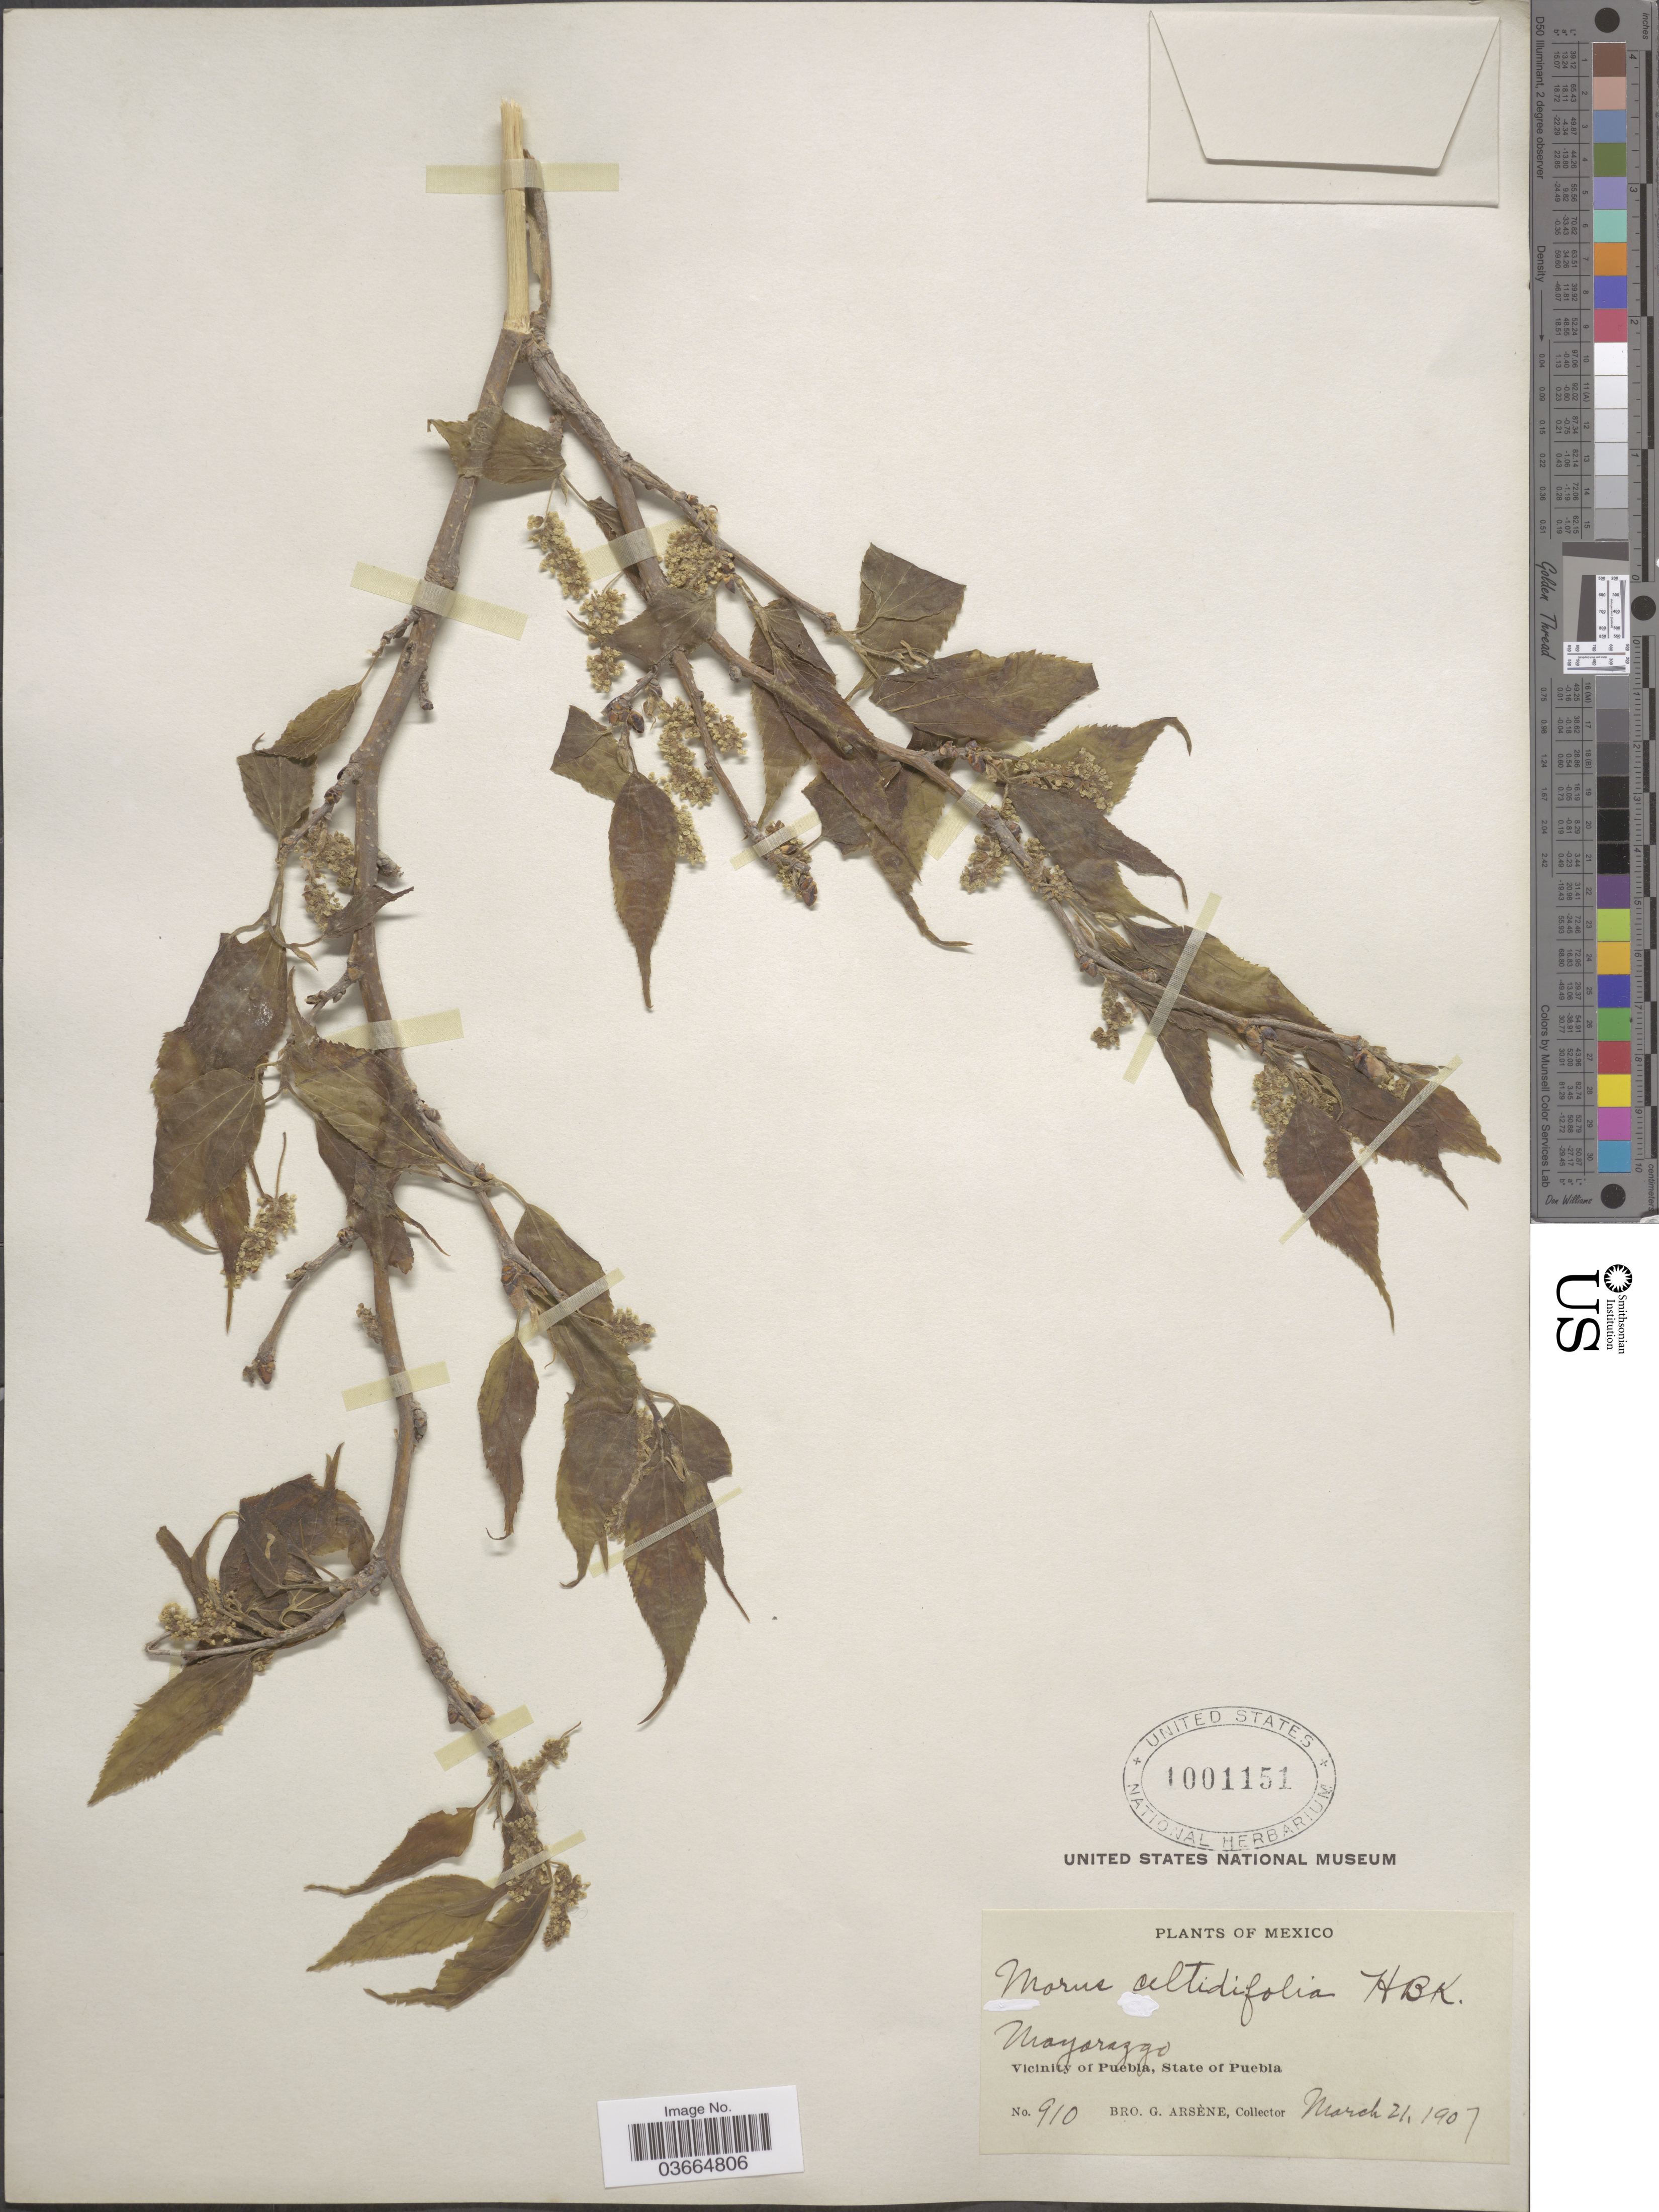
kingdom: Plantae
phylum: Tracheophyta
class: Magnoliopsida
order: Rosales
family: Moraceae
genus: Morus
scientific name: Morus celtidifolia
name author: Kunth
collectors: Bro. G. Arsène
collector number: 910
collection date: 1907-03-21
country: Mexico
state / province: Puebla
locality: Mayorazgo.Vicinity of Puebla.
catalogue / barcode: US 1001151